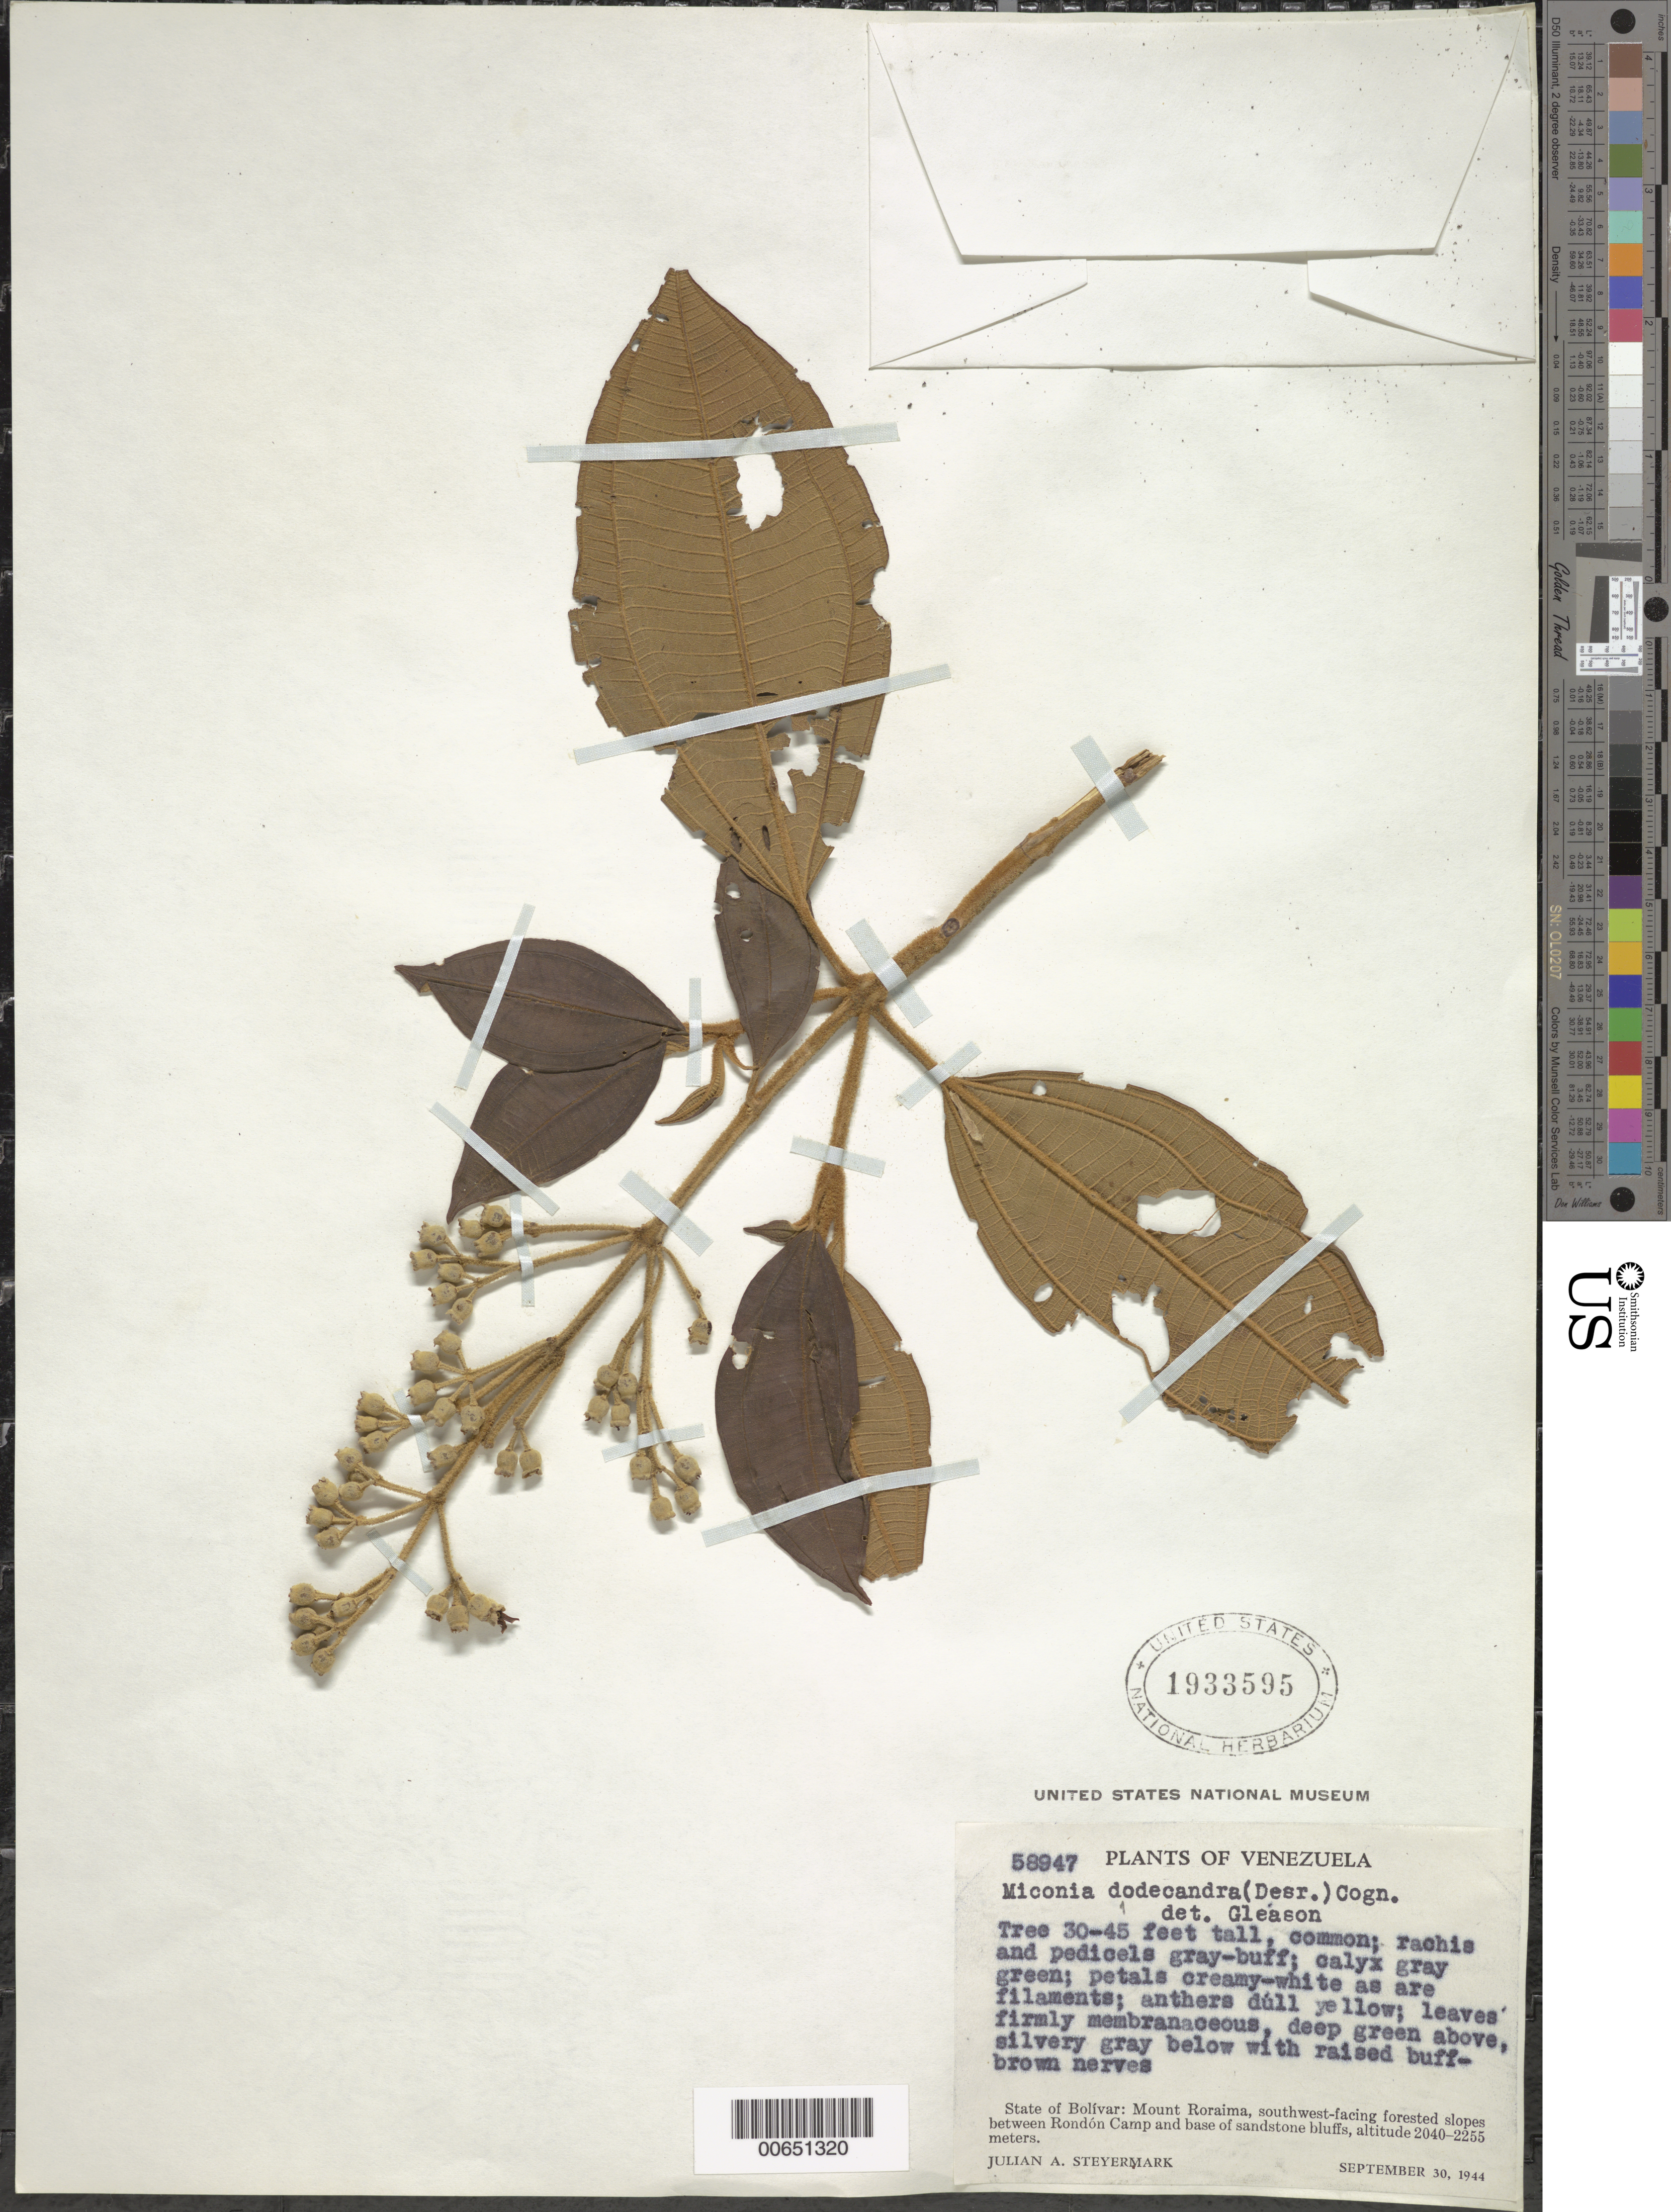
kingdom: Plantae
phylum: Tracheophyta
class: Magnoliopsida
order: Myrtales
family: Melastomataceae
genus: Miconia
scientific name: Miconia dodecandra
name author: Cogn.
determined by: Gleason, H. A.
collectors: J. Steyermark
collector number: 58947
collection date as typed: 30-Sep-44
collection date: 1944-09-30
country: Venezuela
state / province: Bolívar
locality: Mt. Roraima, Rondón Camp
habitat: SW-facing forested slopes between camp and base of sandstone bluffs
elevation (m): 2040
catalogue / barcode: US 1933595